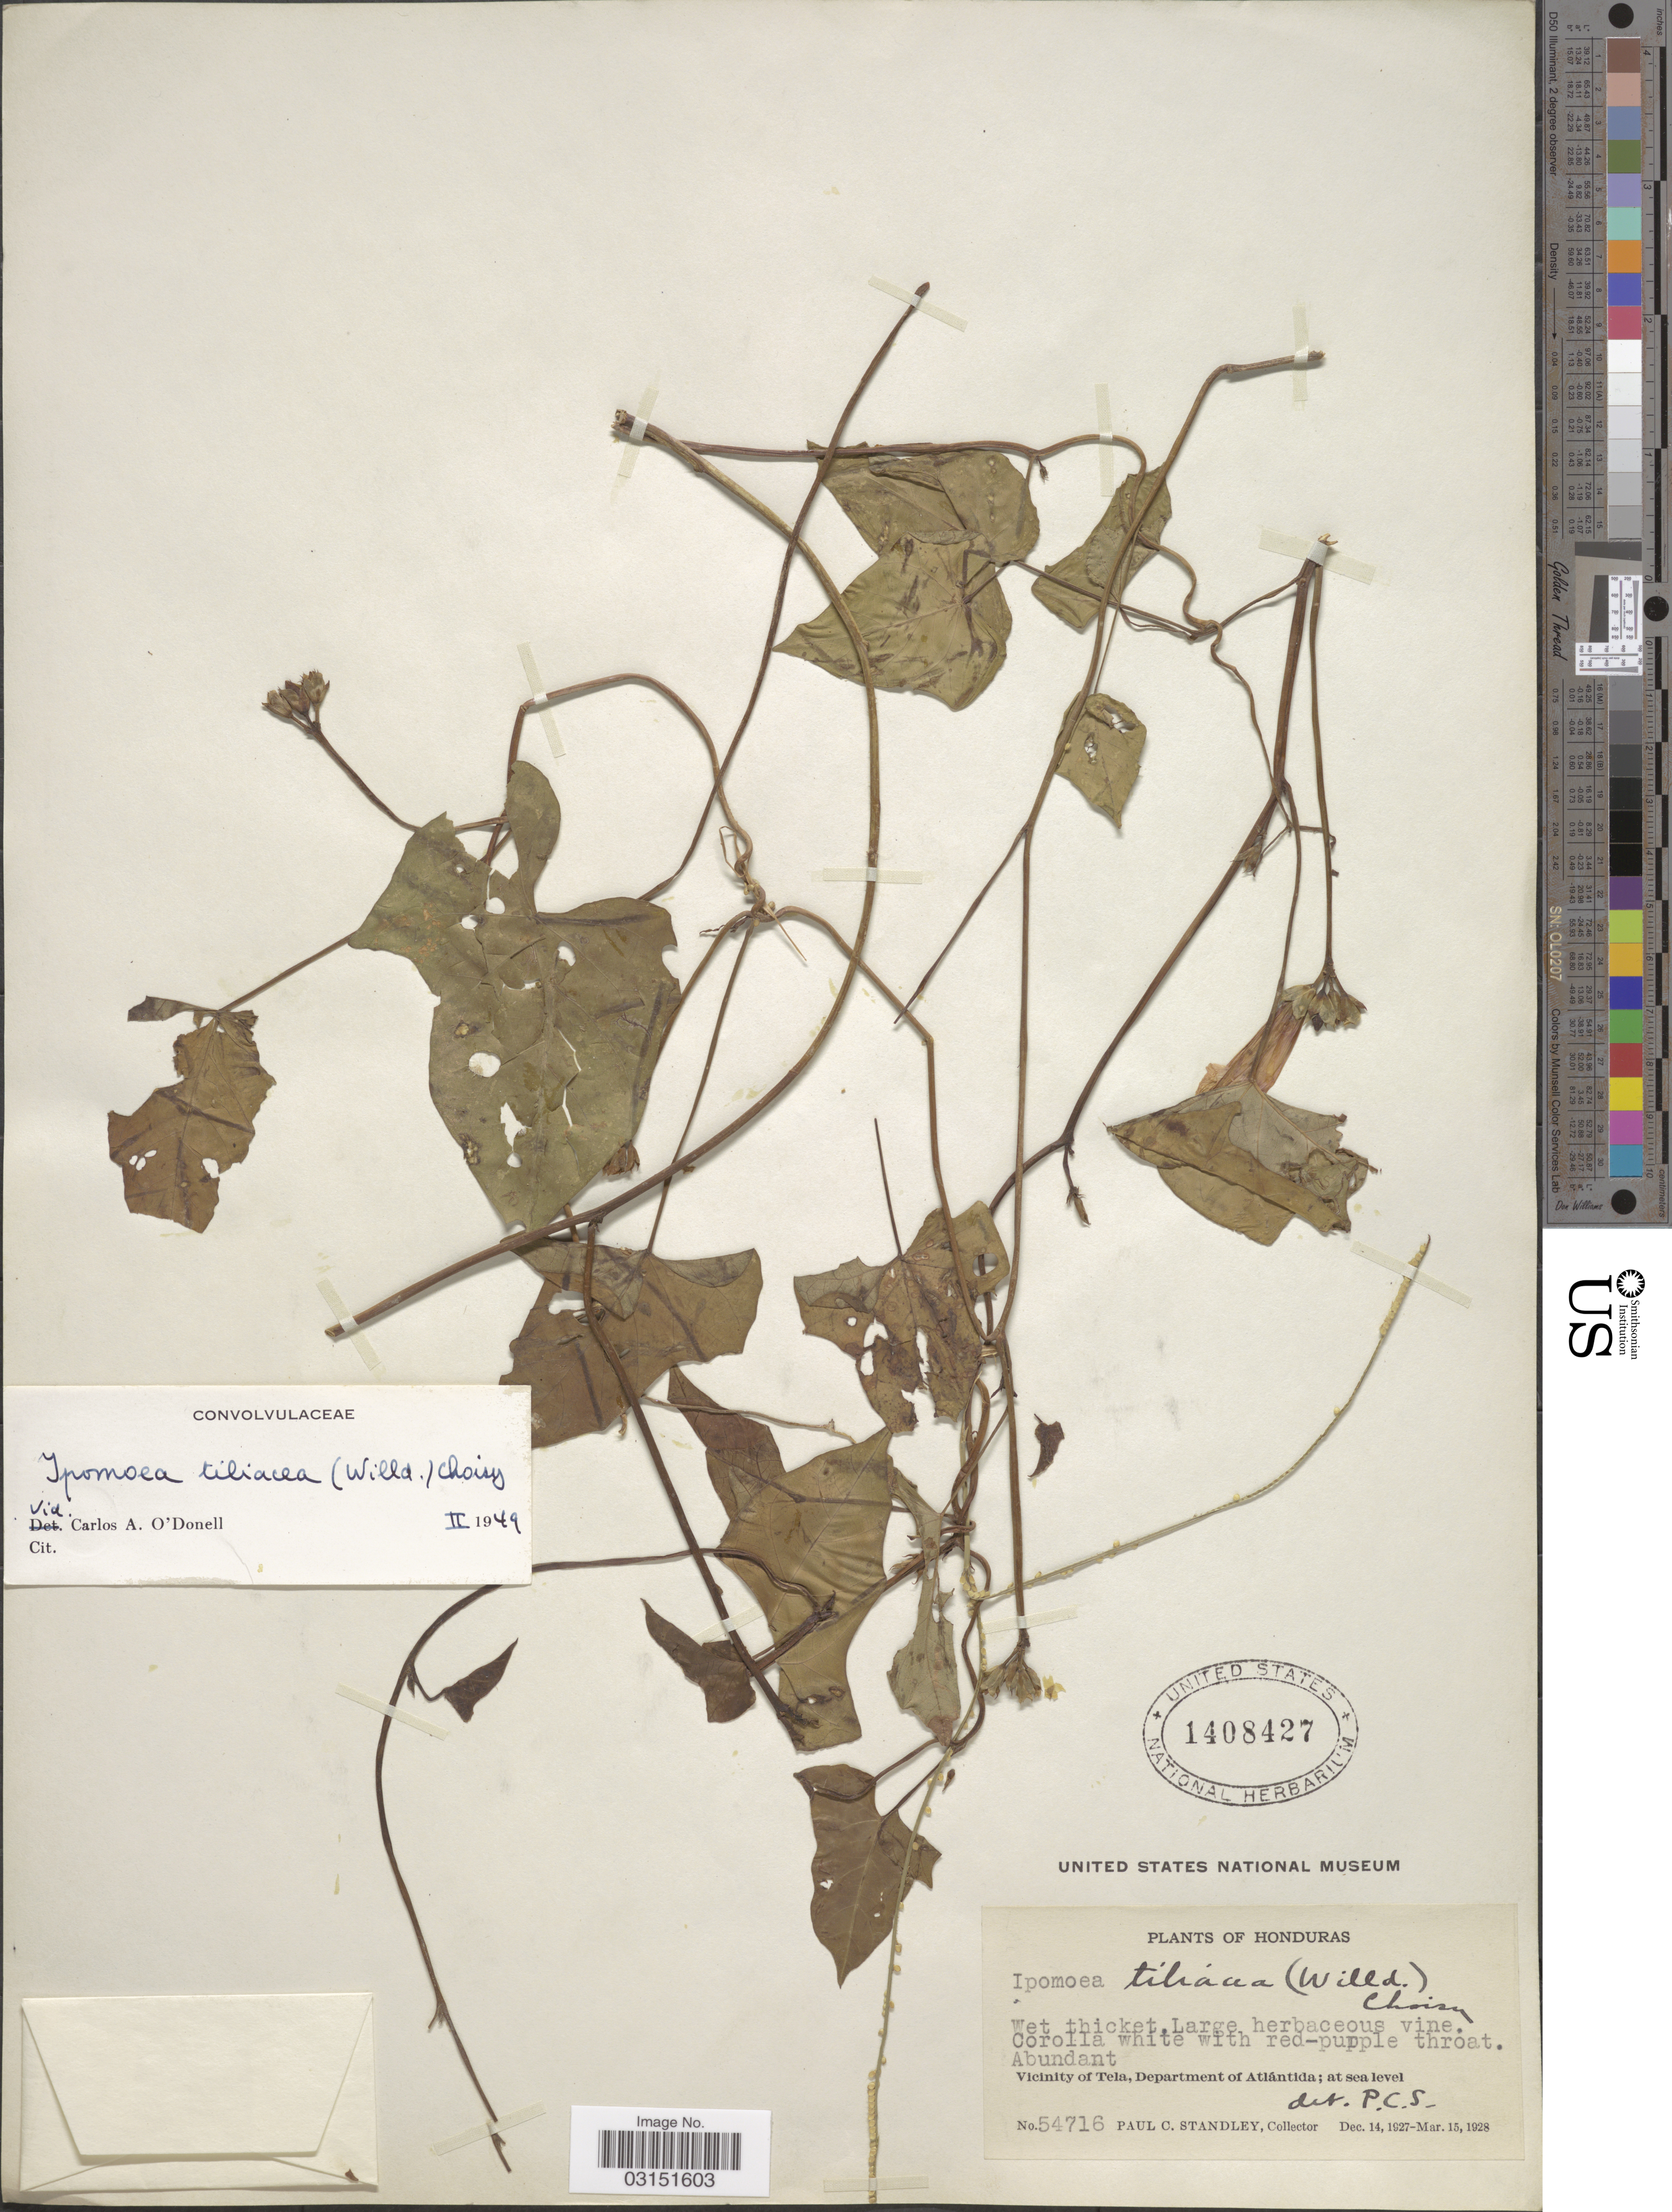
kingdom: Plantae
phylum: Tracheophyta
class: Magnoliopsida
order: Solanales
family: Convolvulaceae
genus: Ipomoea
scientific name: Ipomoea tiliacea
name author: (Willd.) Choisy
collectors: P. C. Standley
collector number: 54716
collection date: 1927-12-14/1928-03-15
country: Honduras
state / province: Atlántida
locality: Vicinity of Tela, Department of Atlántida.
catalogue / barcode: US 1408427